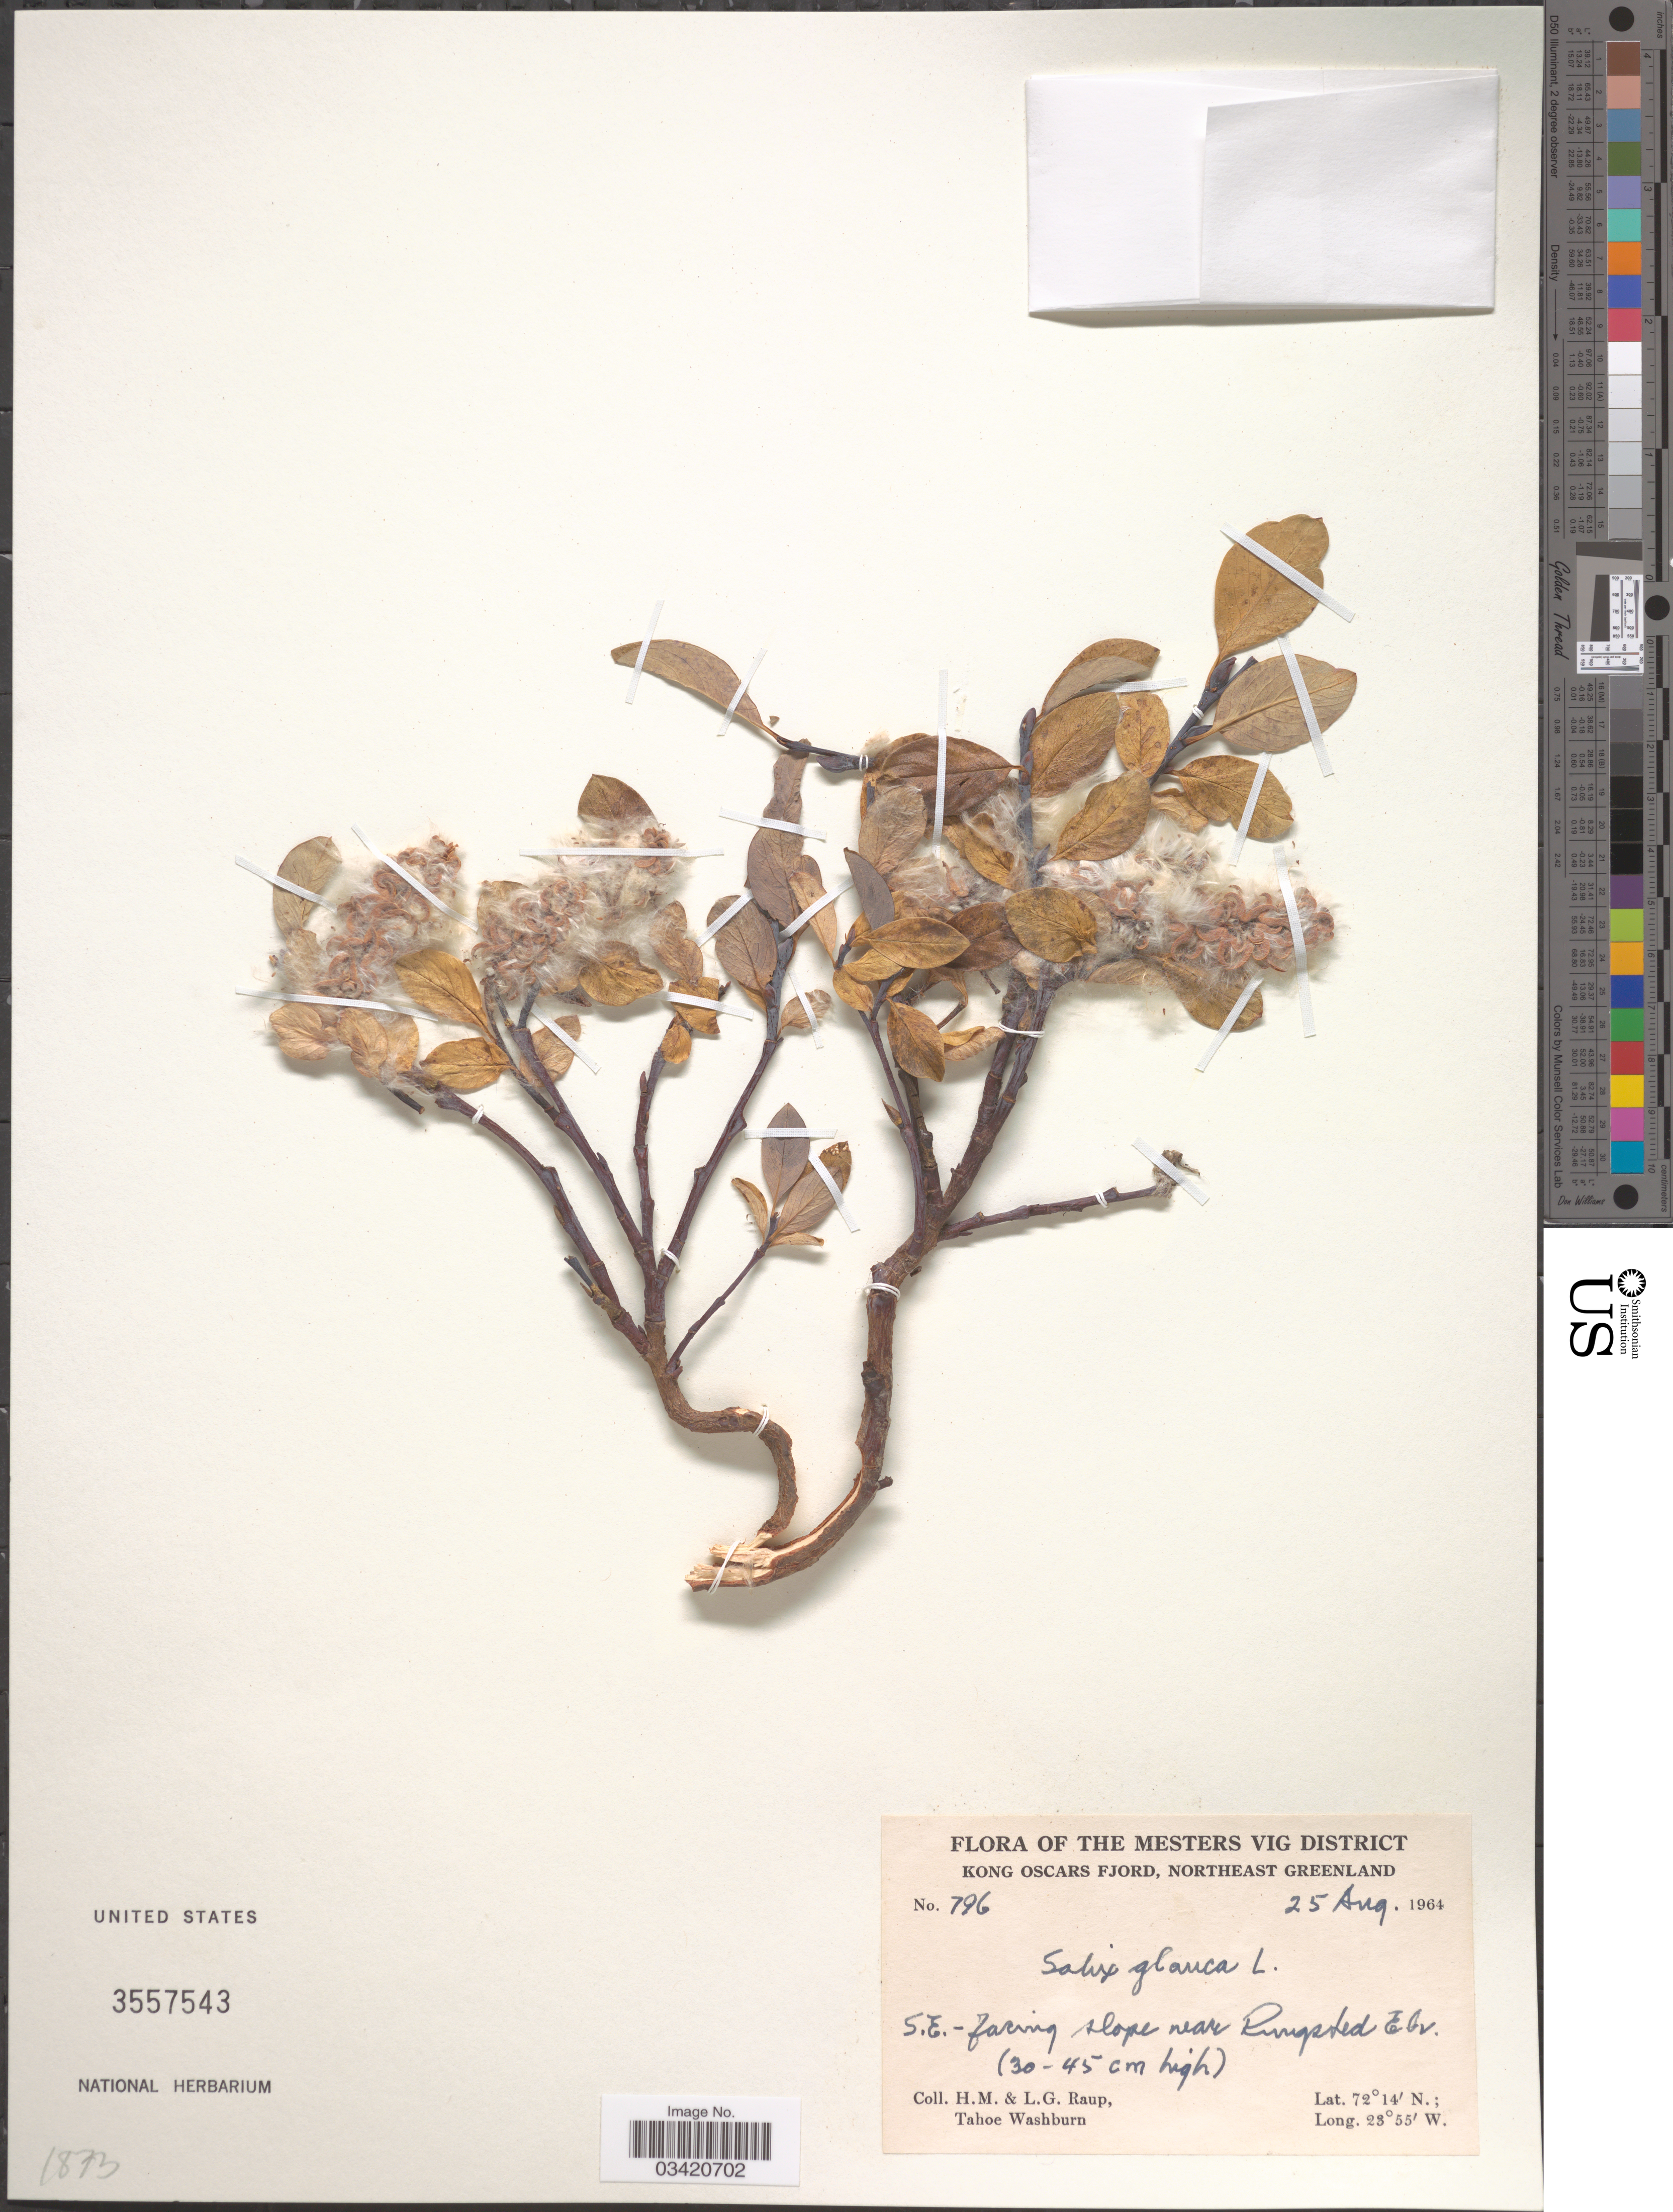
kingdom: Plantae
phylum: Tracheophyta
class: Magnoliopsida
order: Malpighiales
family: Salicaceae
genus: Salix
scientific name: Salix glauca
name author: L.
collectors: H. Raup, L. Raup & T. Washburn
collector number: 796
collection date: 1964-08-25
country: Greenland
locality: Mesters Vig District. Kong Oscars Fjord, Northeast Greenland. S. W.-facing slope near Rungsted Elv.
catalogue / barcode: US 3557543